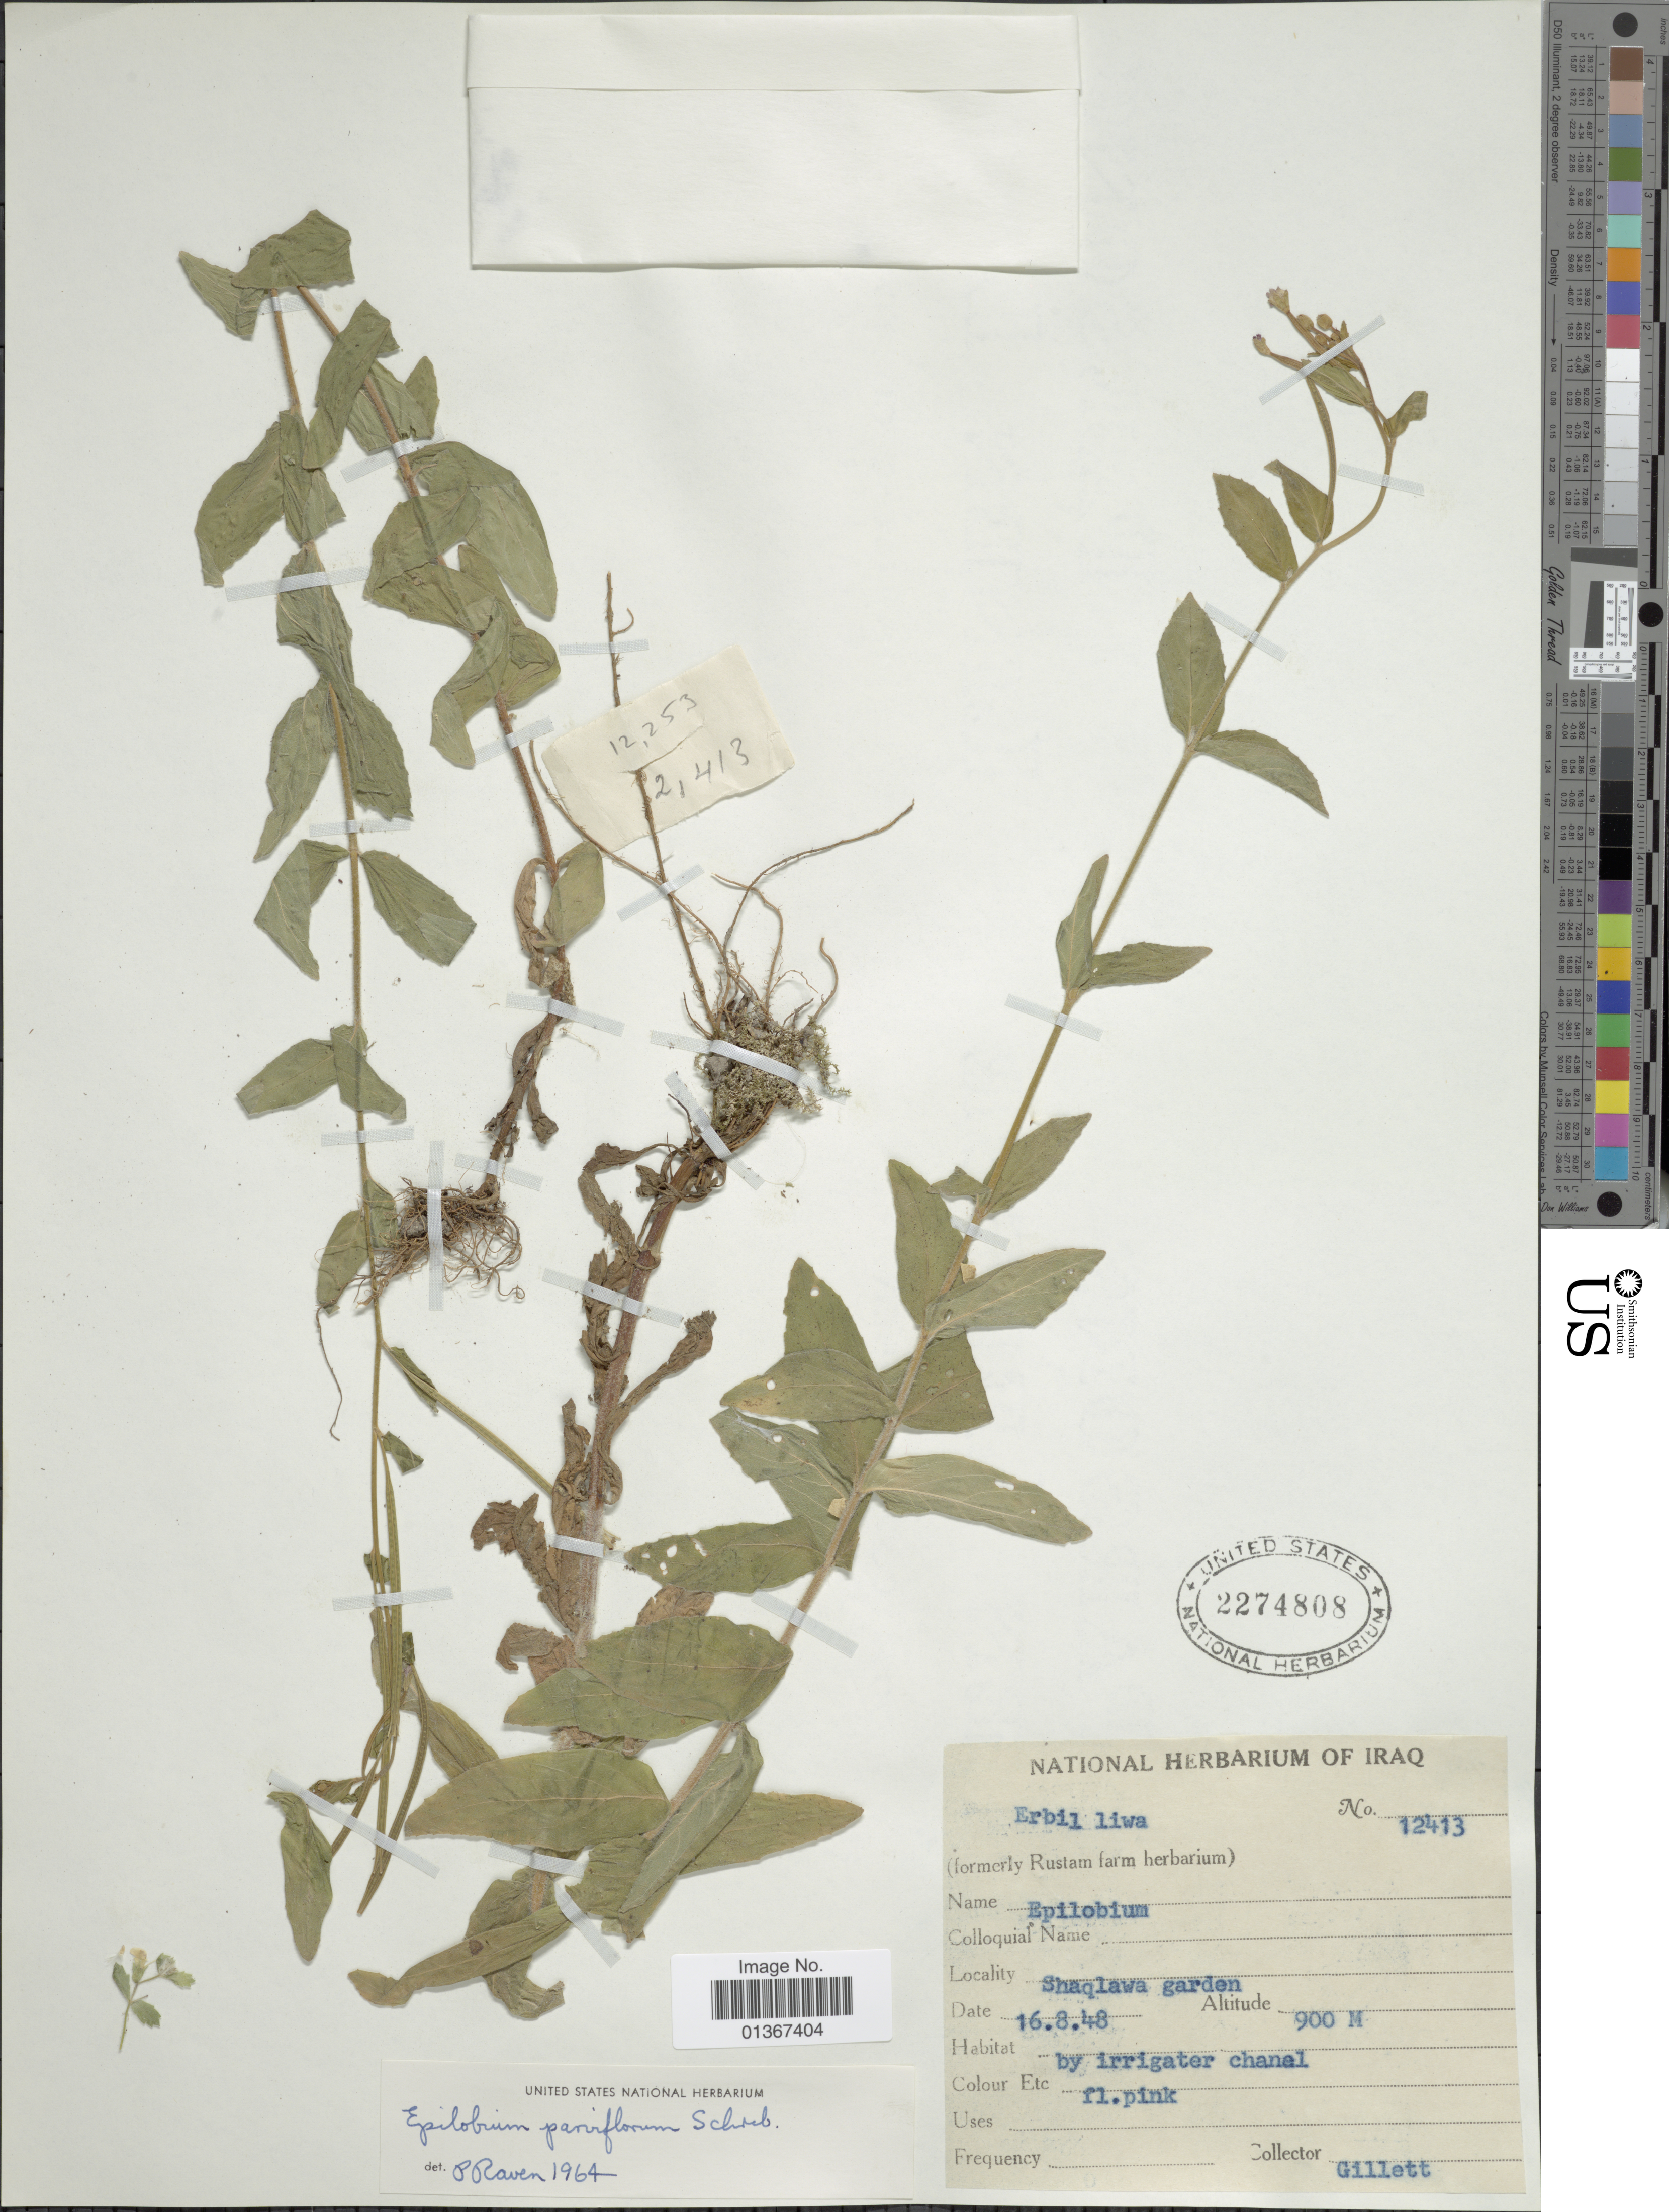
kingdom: Plantae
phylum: Tracheophyta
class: Magnoliopsida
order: Myrtales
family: Onagraceae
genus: Epilobium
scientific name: Epilobium parviflorum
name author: Schreb.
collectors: Gillett, --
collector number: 12413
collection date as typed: Transcribed d/m/y: 16/8/48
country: Iraq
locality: Shaqlawa garden.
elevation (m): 900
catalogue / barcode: US 2274808